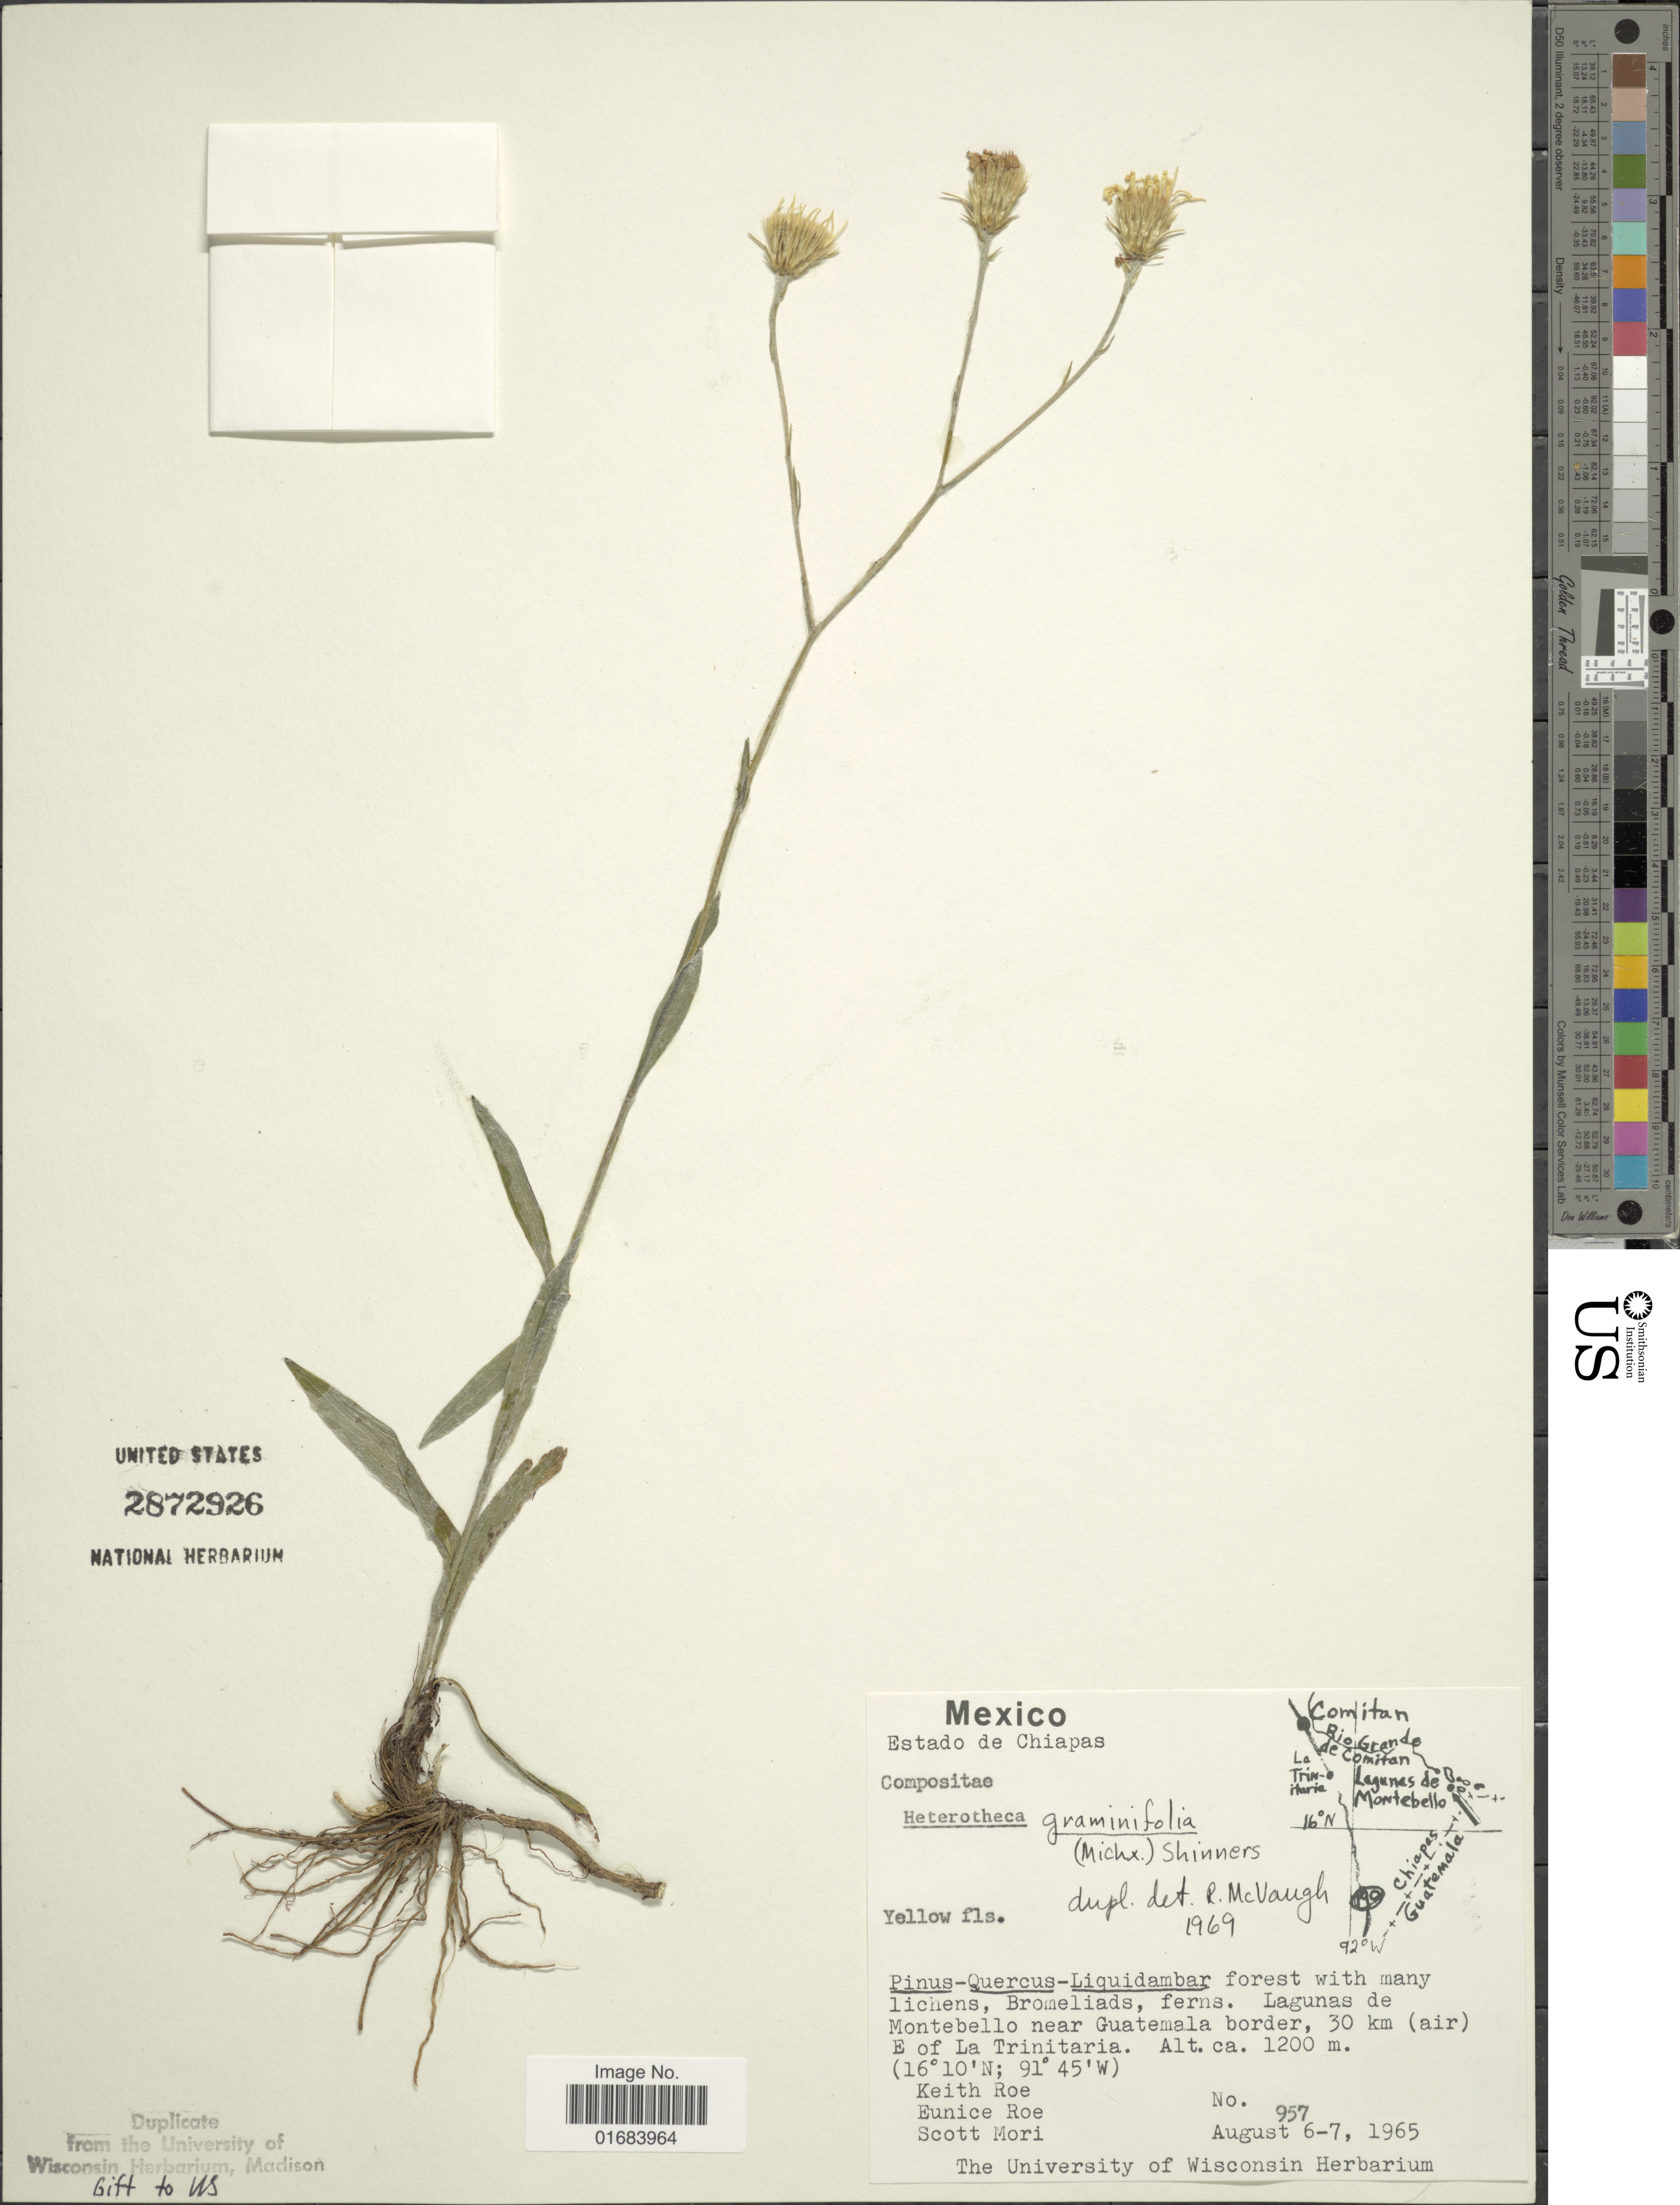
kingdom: Plantae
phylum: Tracheophyta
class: Magnoliopsida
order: Asterales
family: Asteraceae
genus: Pityopsis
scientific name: Pityopsis graminifolia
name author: (Michx.) Nutt.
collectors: K. E. Roe, E. Roe & S. Mori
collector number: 957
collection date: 1965-08-06/1965-08-07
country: Mexico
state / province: Chiapas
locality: Lagunas de Montebello near Guatemala border, 30 km (air) E of La Trinitaria.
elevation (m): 1200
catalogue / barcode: US 2872926